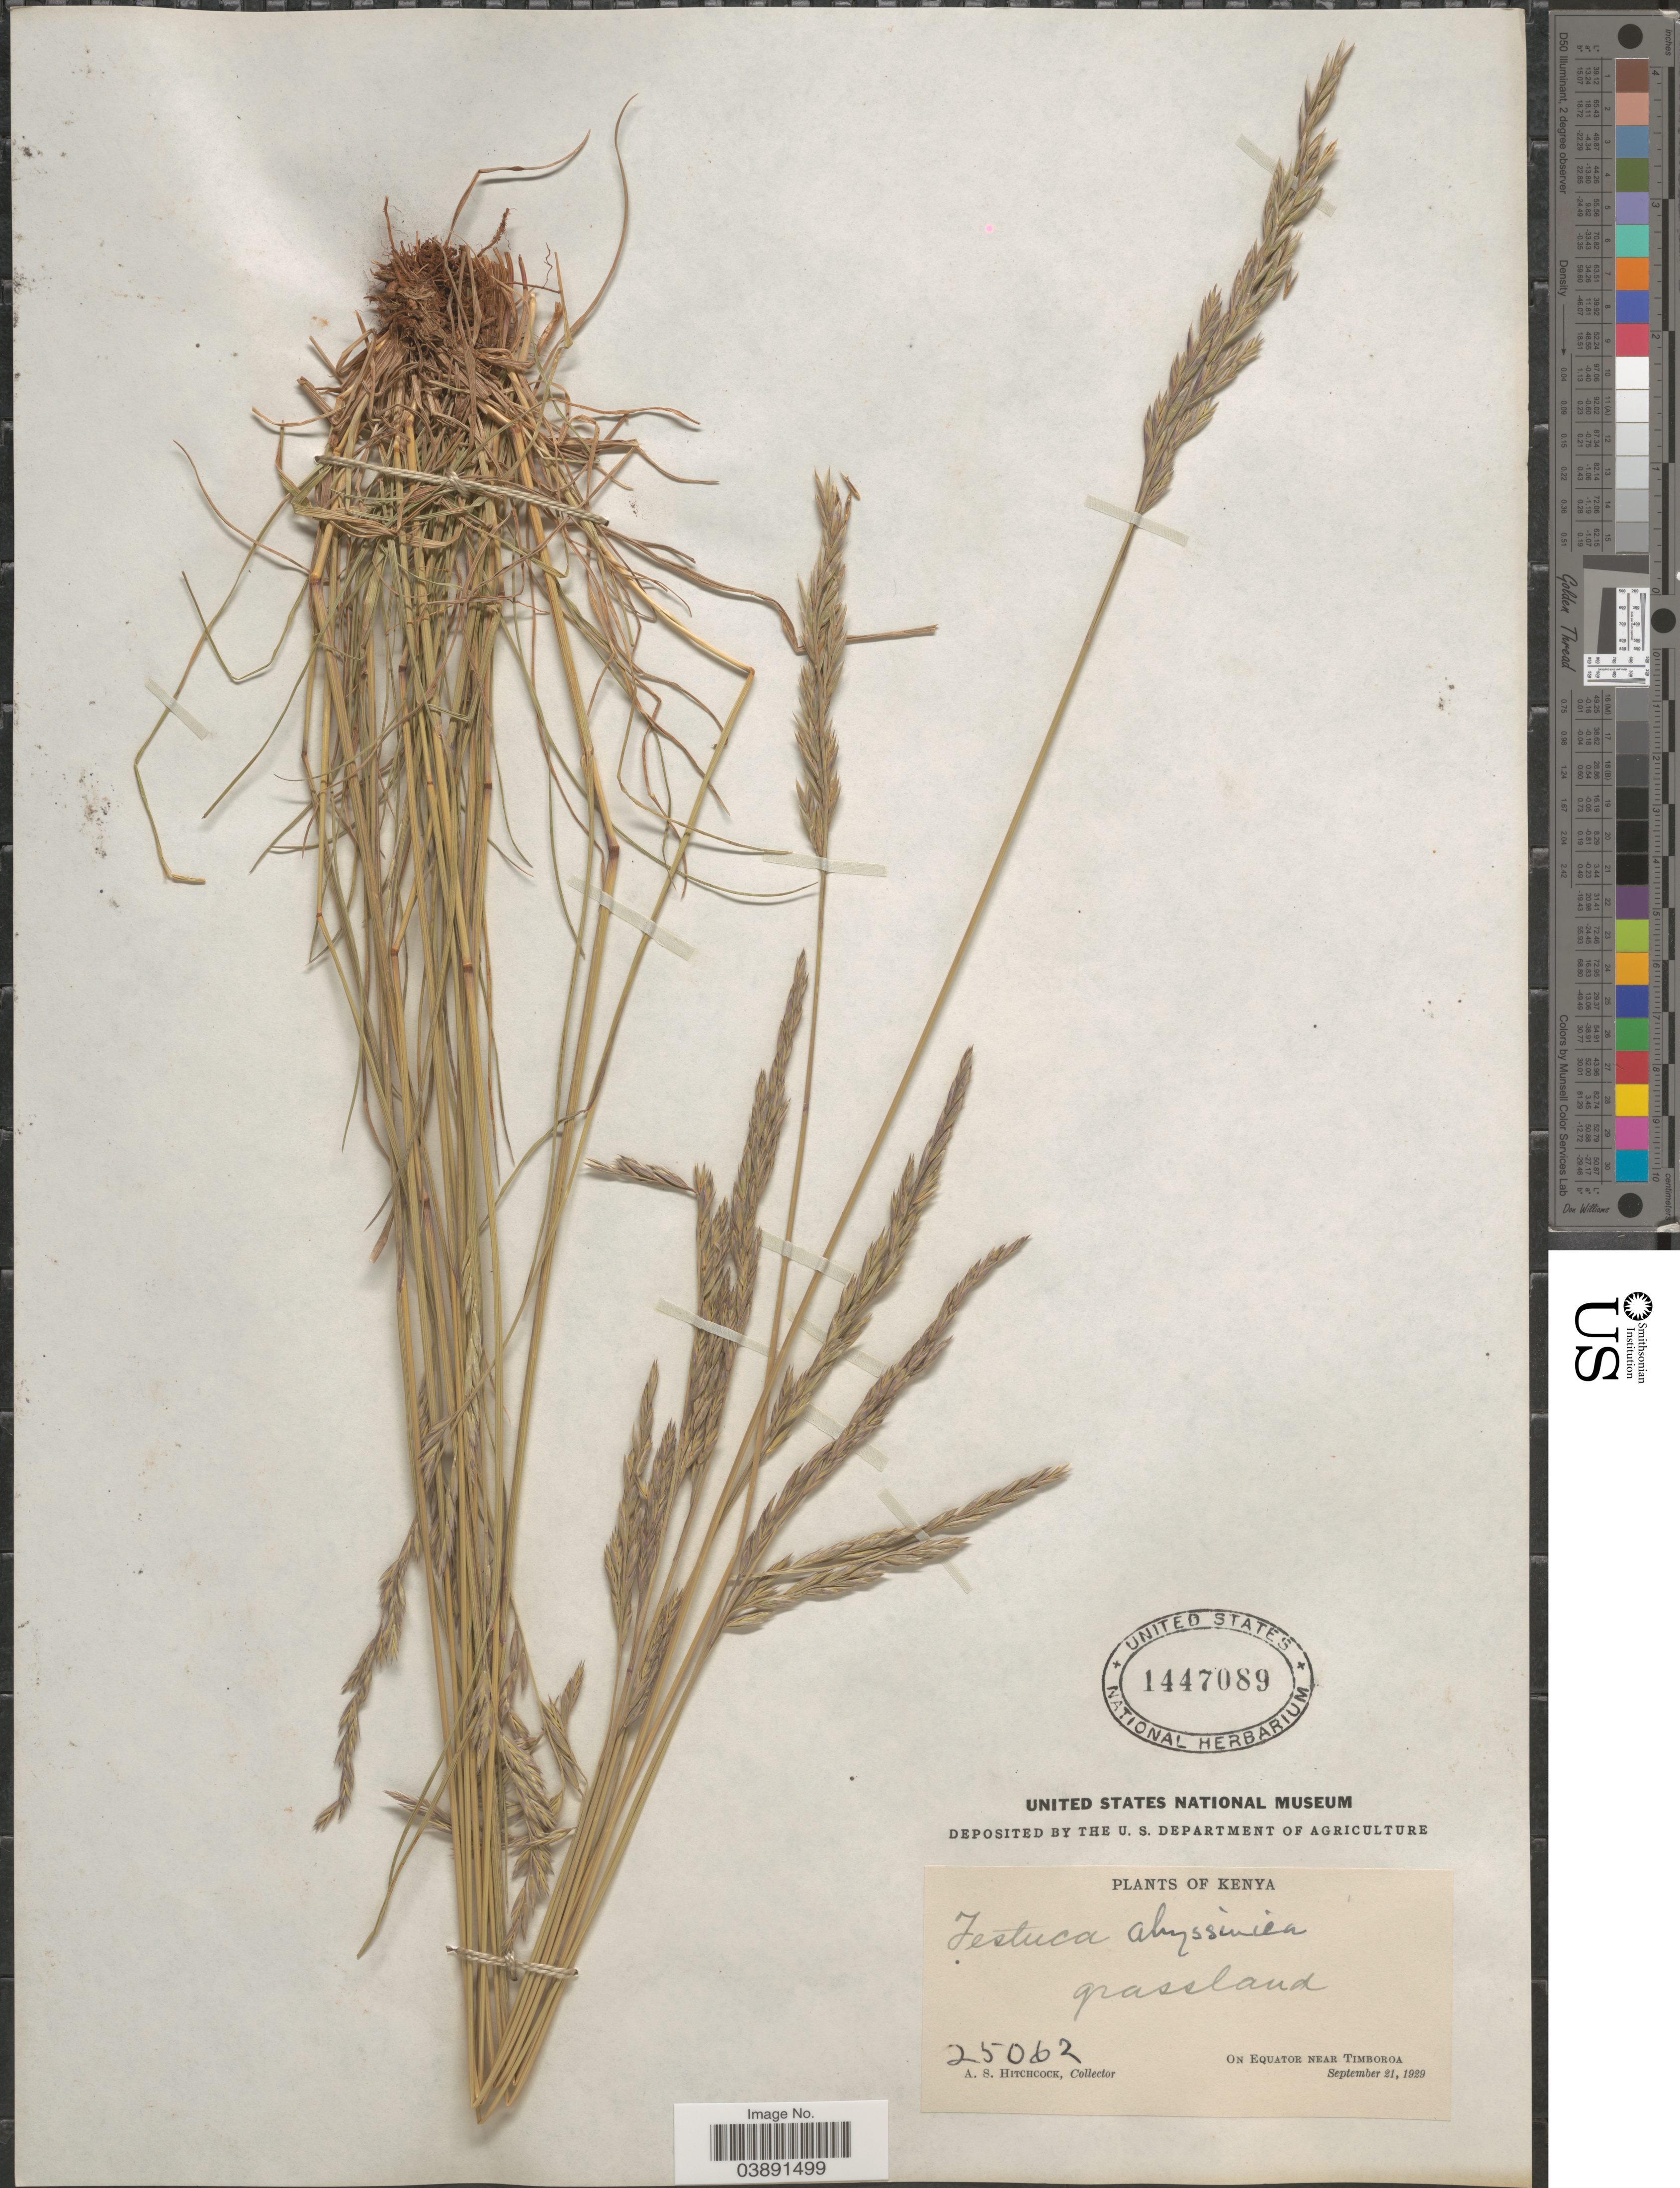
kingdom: Plantae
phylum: Tracheophyta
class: Liliopsida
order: Poales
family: Poaceae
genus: Festuca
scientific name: Festuca abyssinica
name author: Hochst. ex A. Rich.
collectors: A. S. Hitchcock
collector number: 25062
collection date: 1929-09-21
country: Kenya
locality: On Equator near Timboroa.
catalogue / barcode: US 1447089